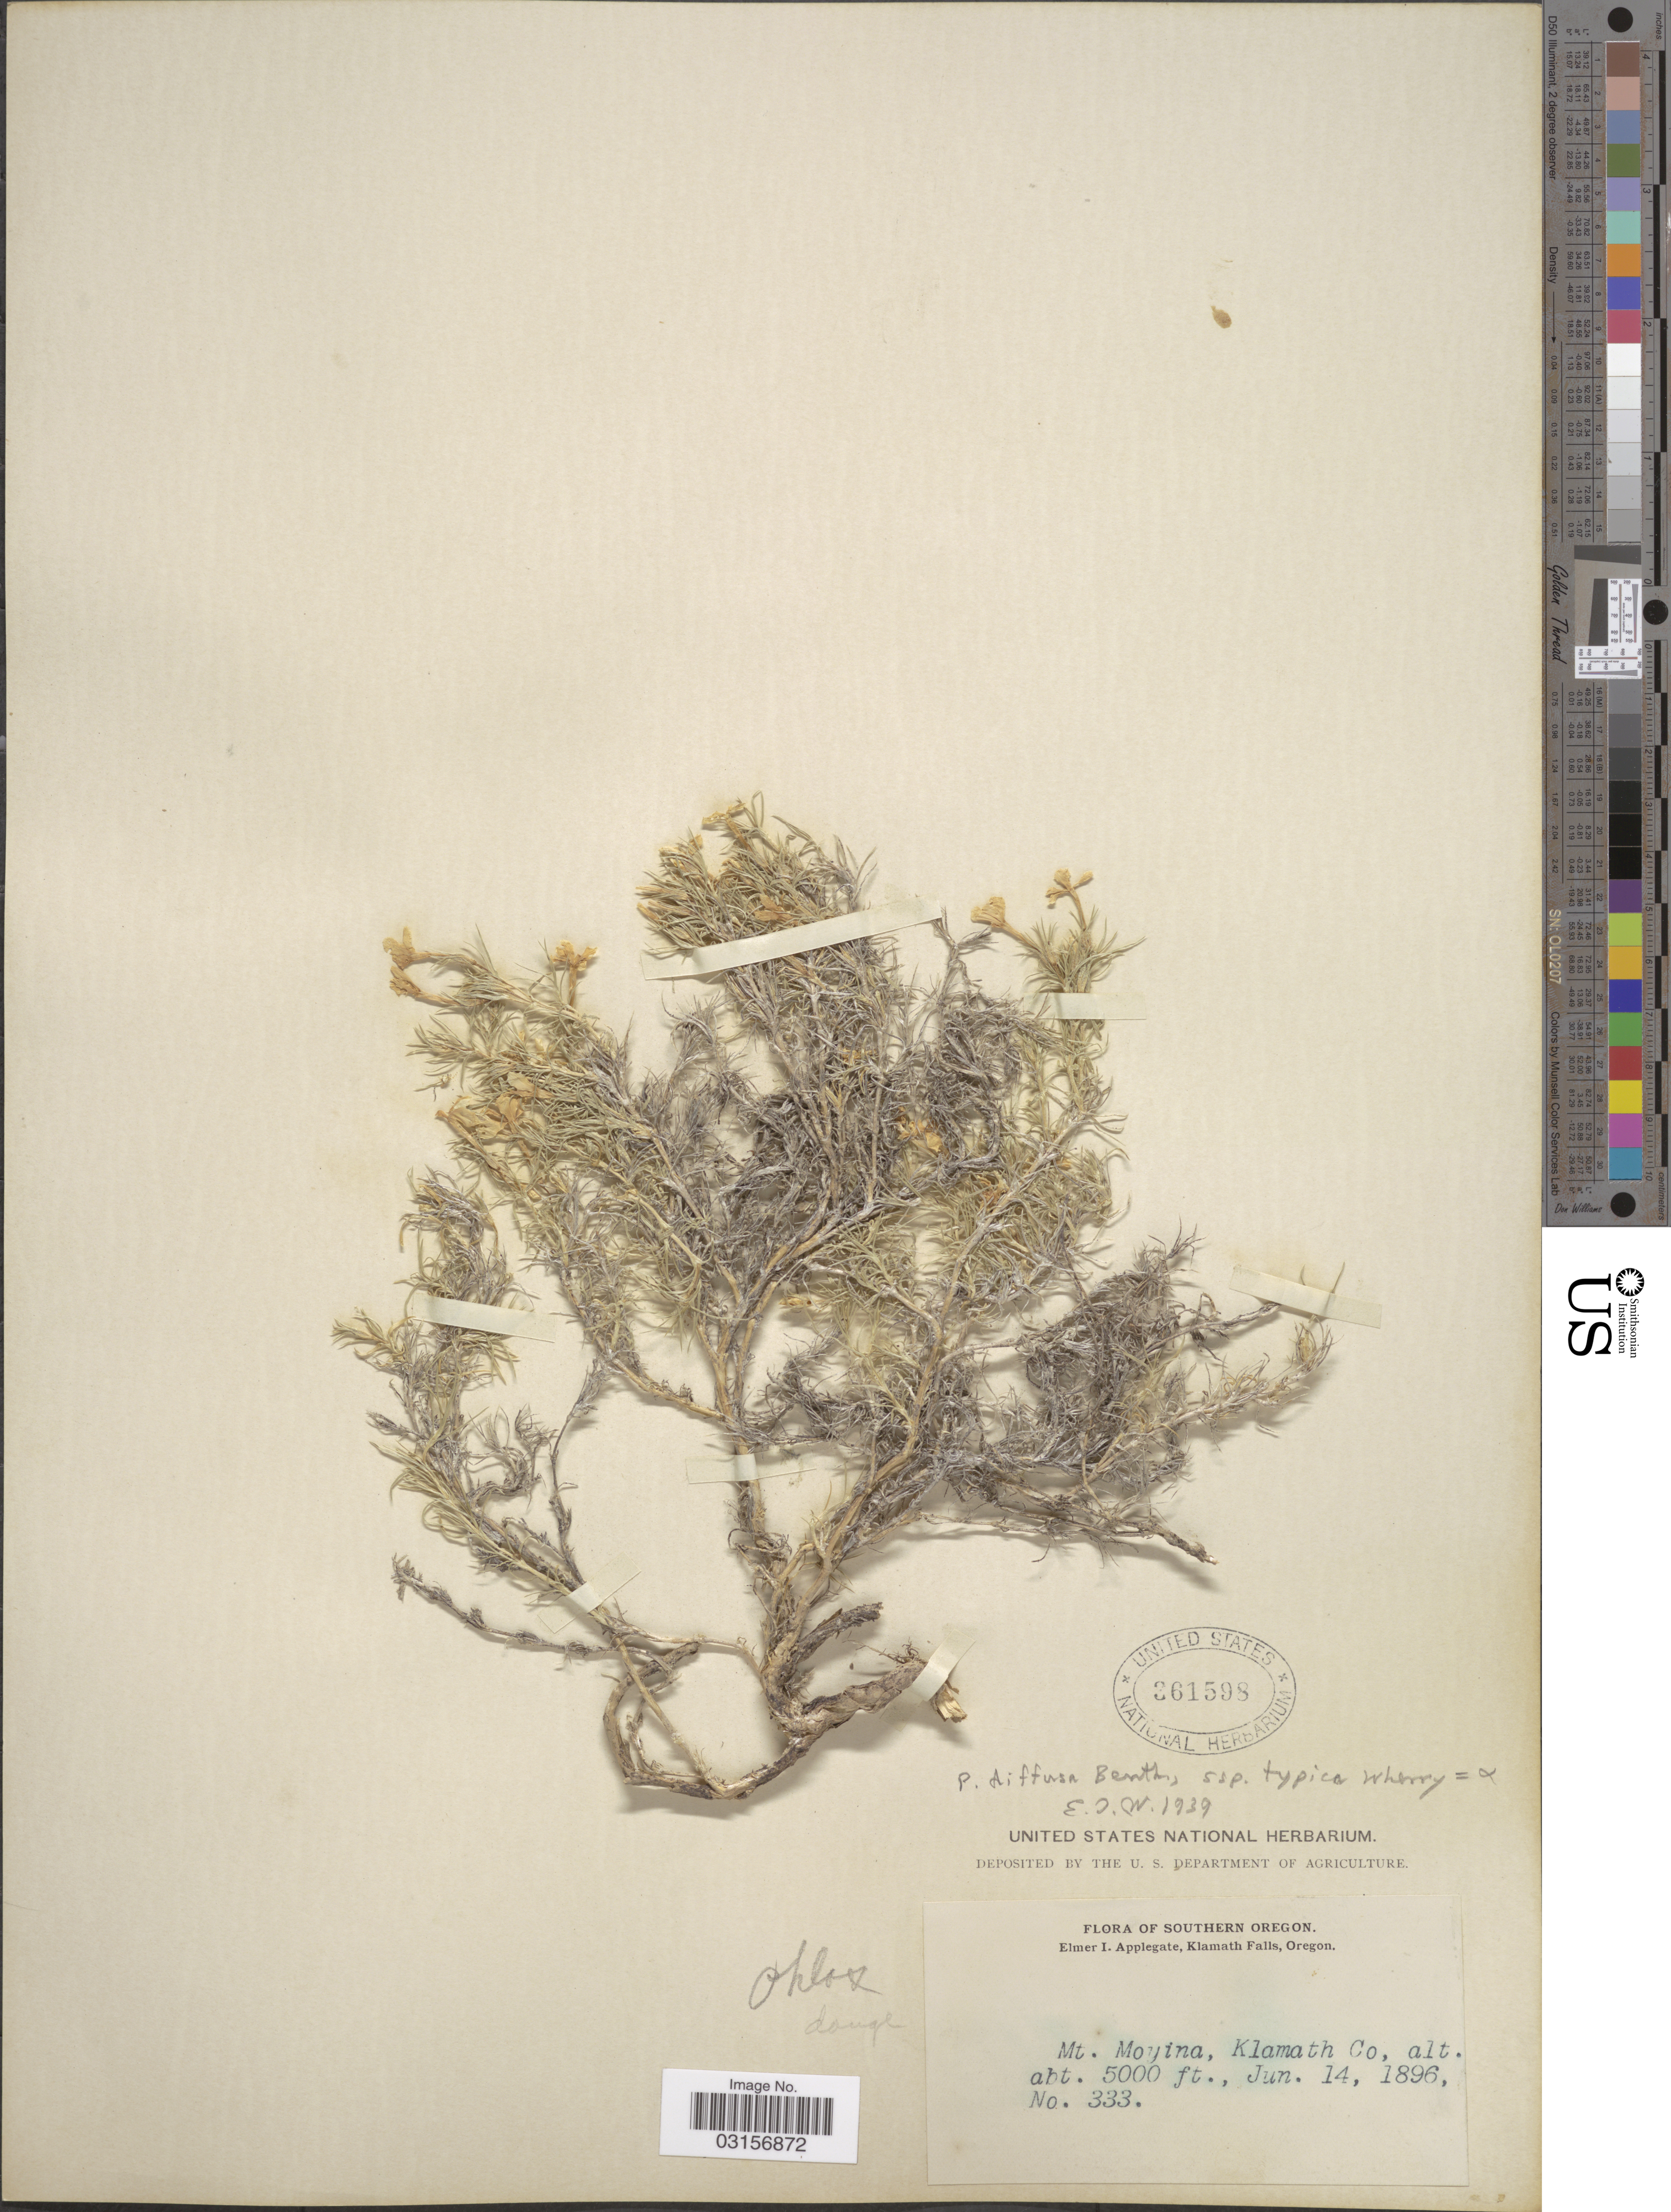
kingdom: Plantae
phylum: Tracheophyta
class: Magnoliopsida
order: Ericales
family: Polemoniaceae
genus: Phlox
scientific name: Phlox diffusa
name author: Benth.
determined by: Mayfield, M. H.; Ferguson, C. J.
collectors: E. I. Applegate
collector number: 333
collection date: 1896-06-14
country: United States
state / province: Oregon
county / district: Klamath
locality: Southern Oregon, Klamath Falls, Mt. Moyina, Klamath Co.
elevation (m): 1524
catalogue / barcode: US 361598